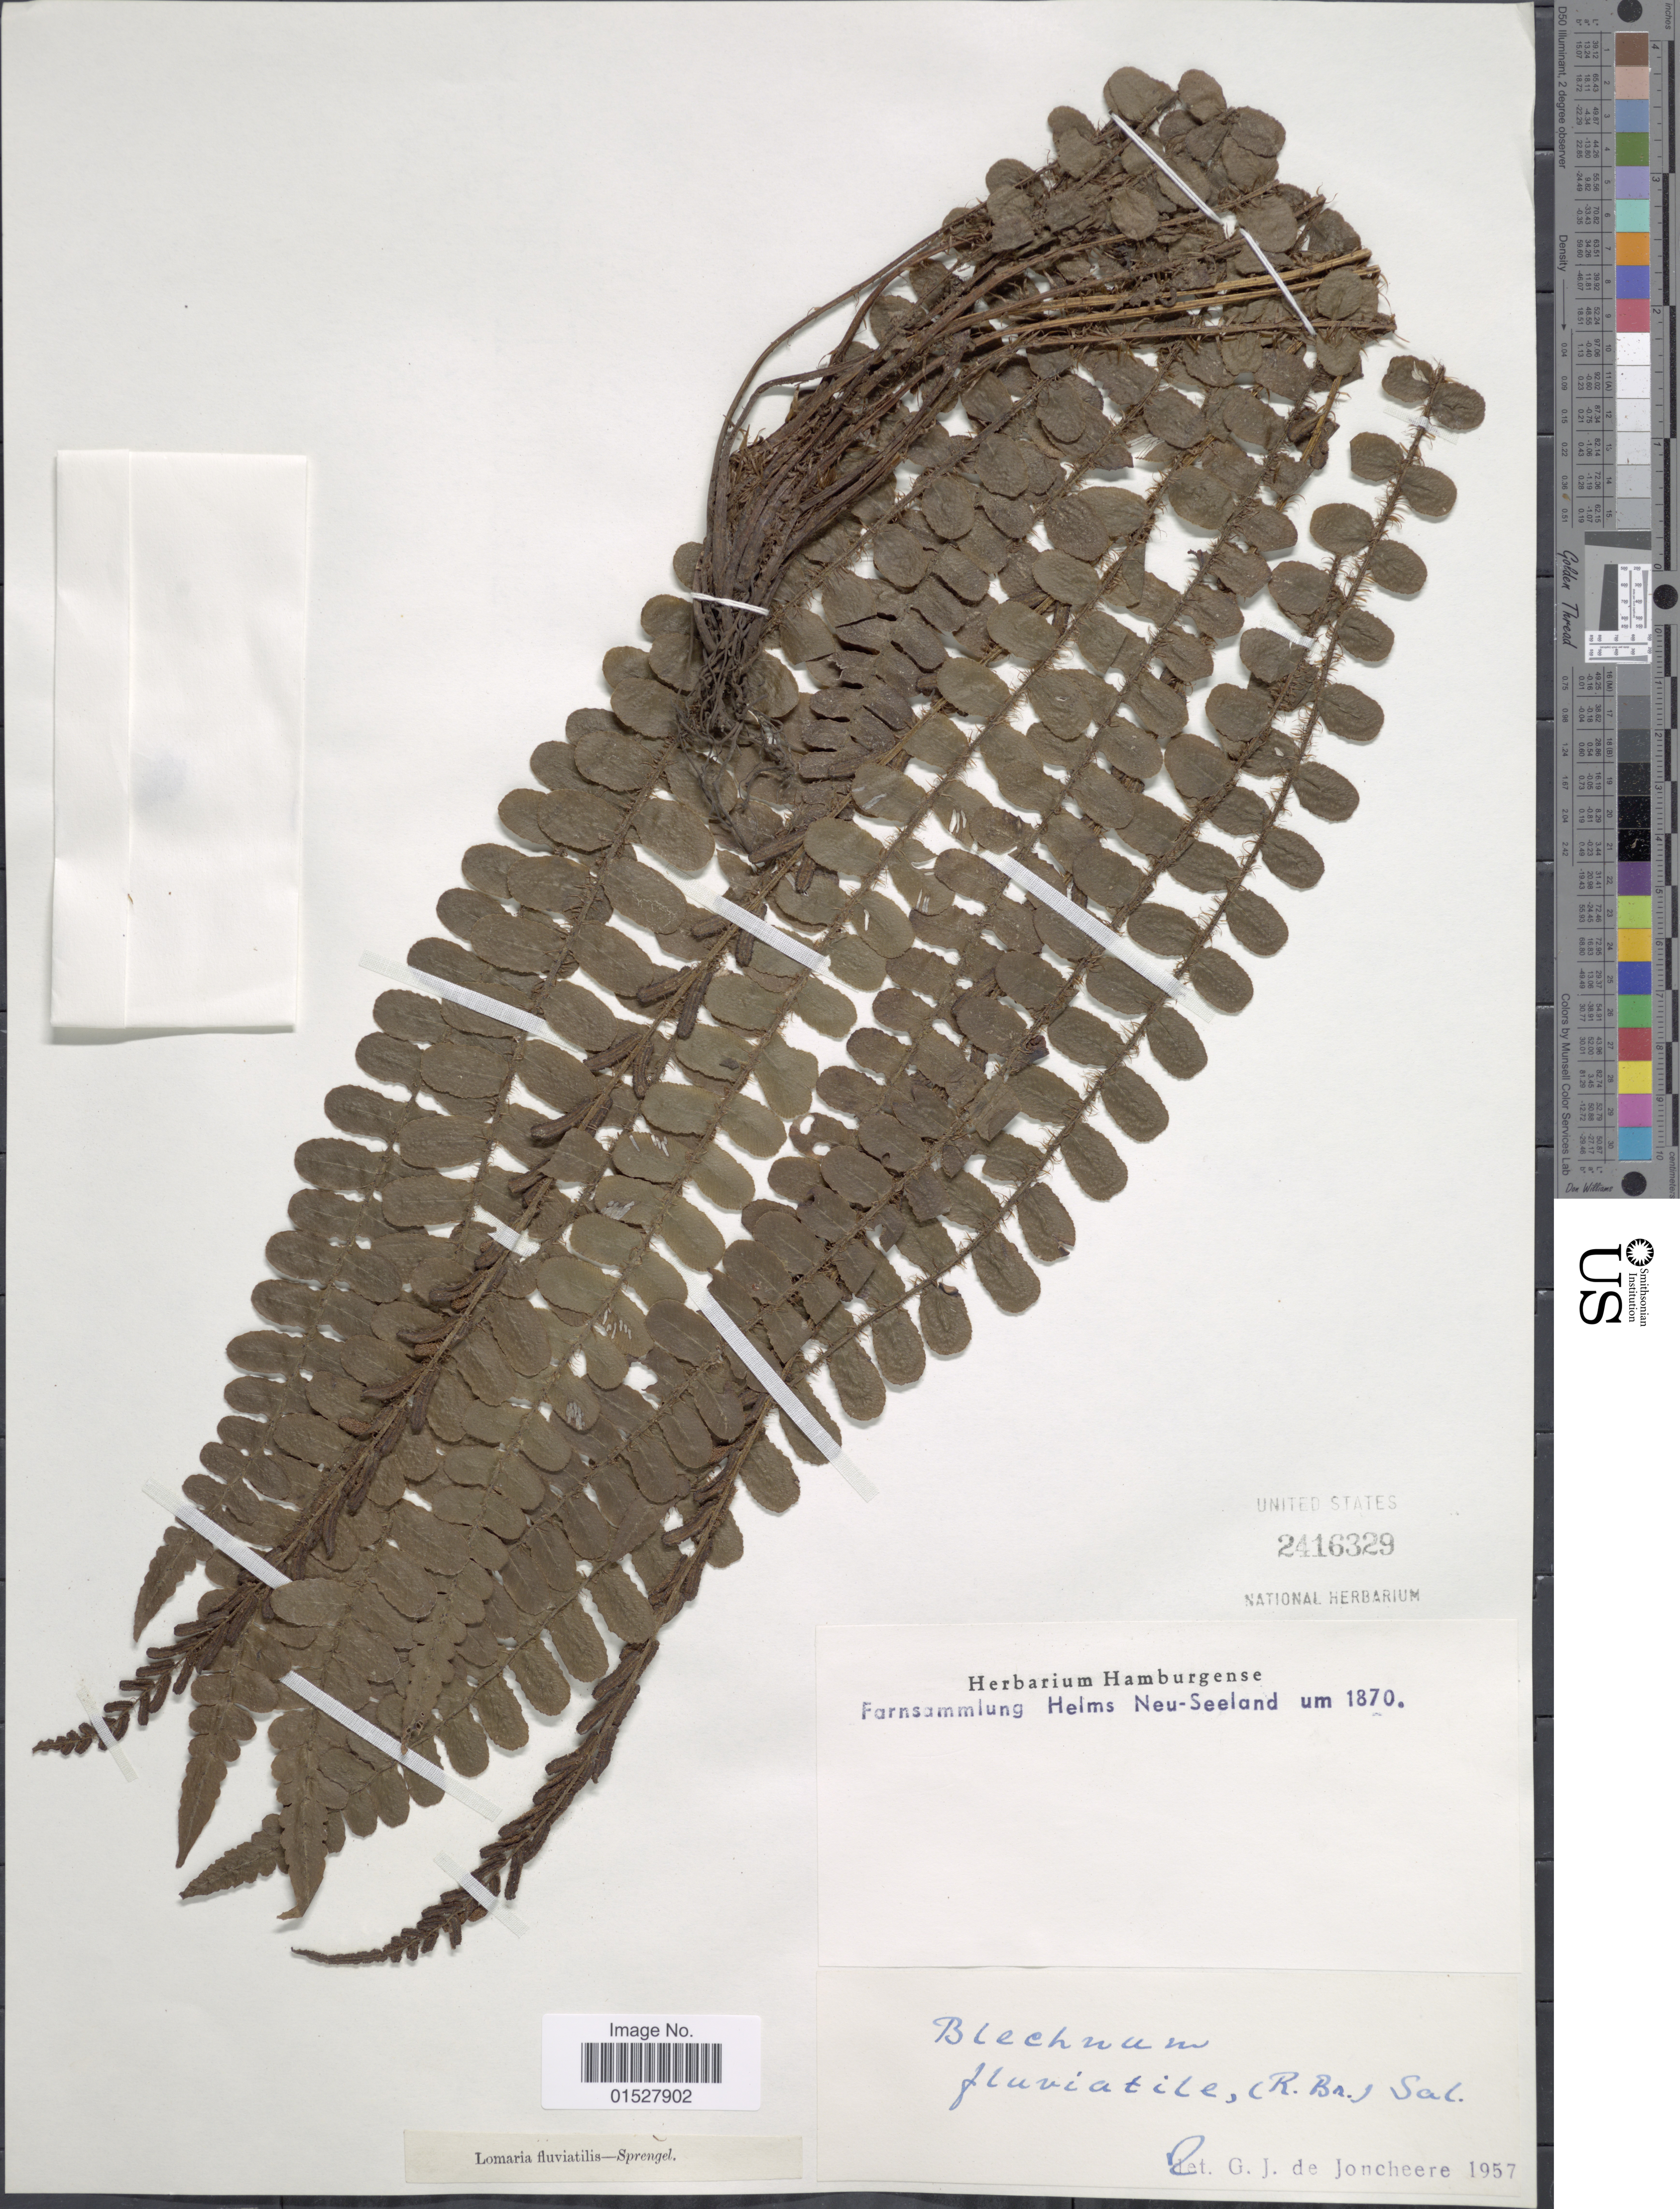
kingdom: Plantae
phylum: Tracheophyta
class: Polypodiopsida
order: Polypodiales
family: Blechnaceae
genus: Blechnum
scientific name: Blechnum fluviatile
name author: (R. Br.) E.J. Lowe ex Salomon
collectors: Helms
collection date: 1870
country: New Zealand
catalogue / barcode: US 2416329